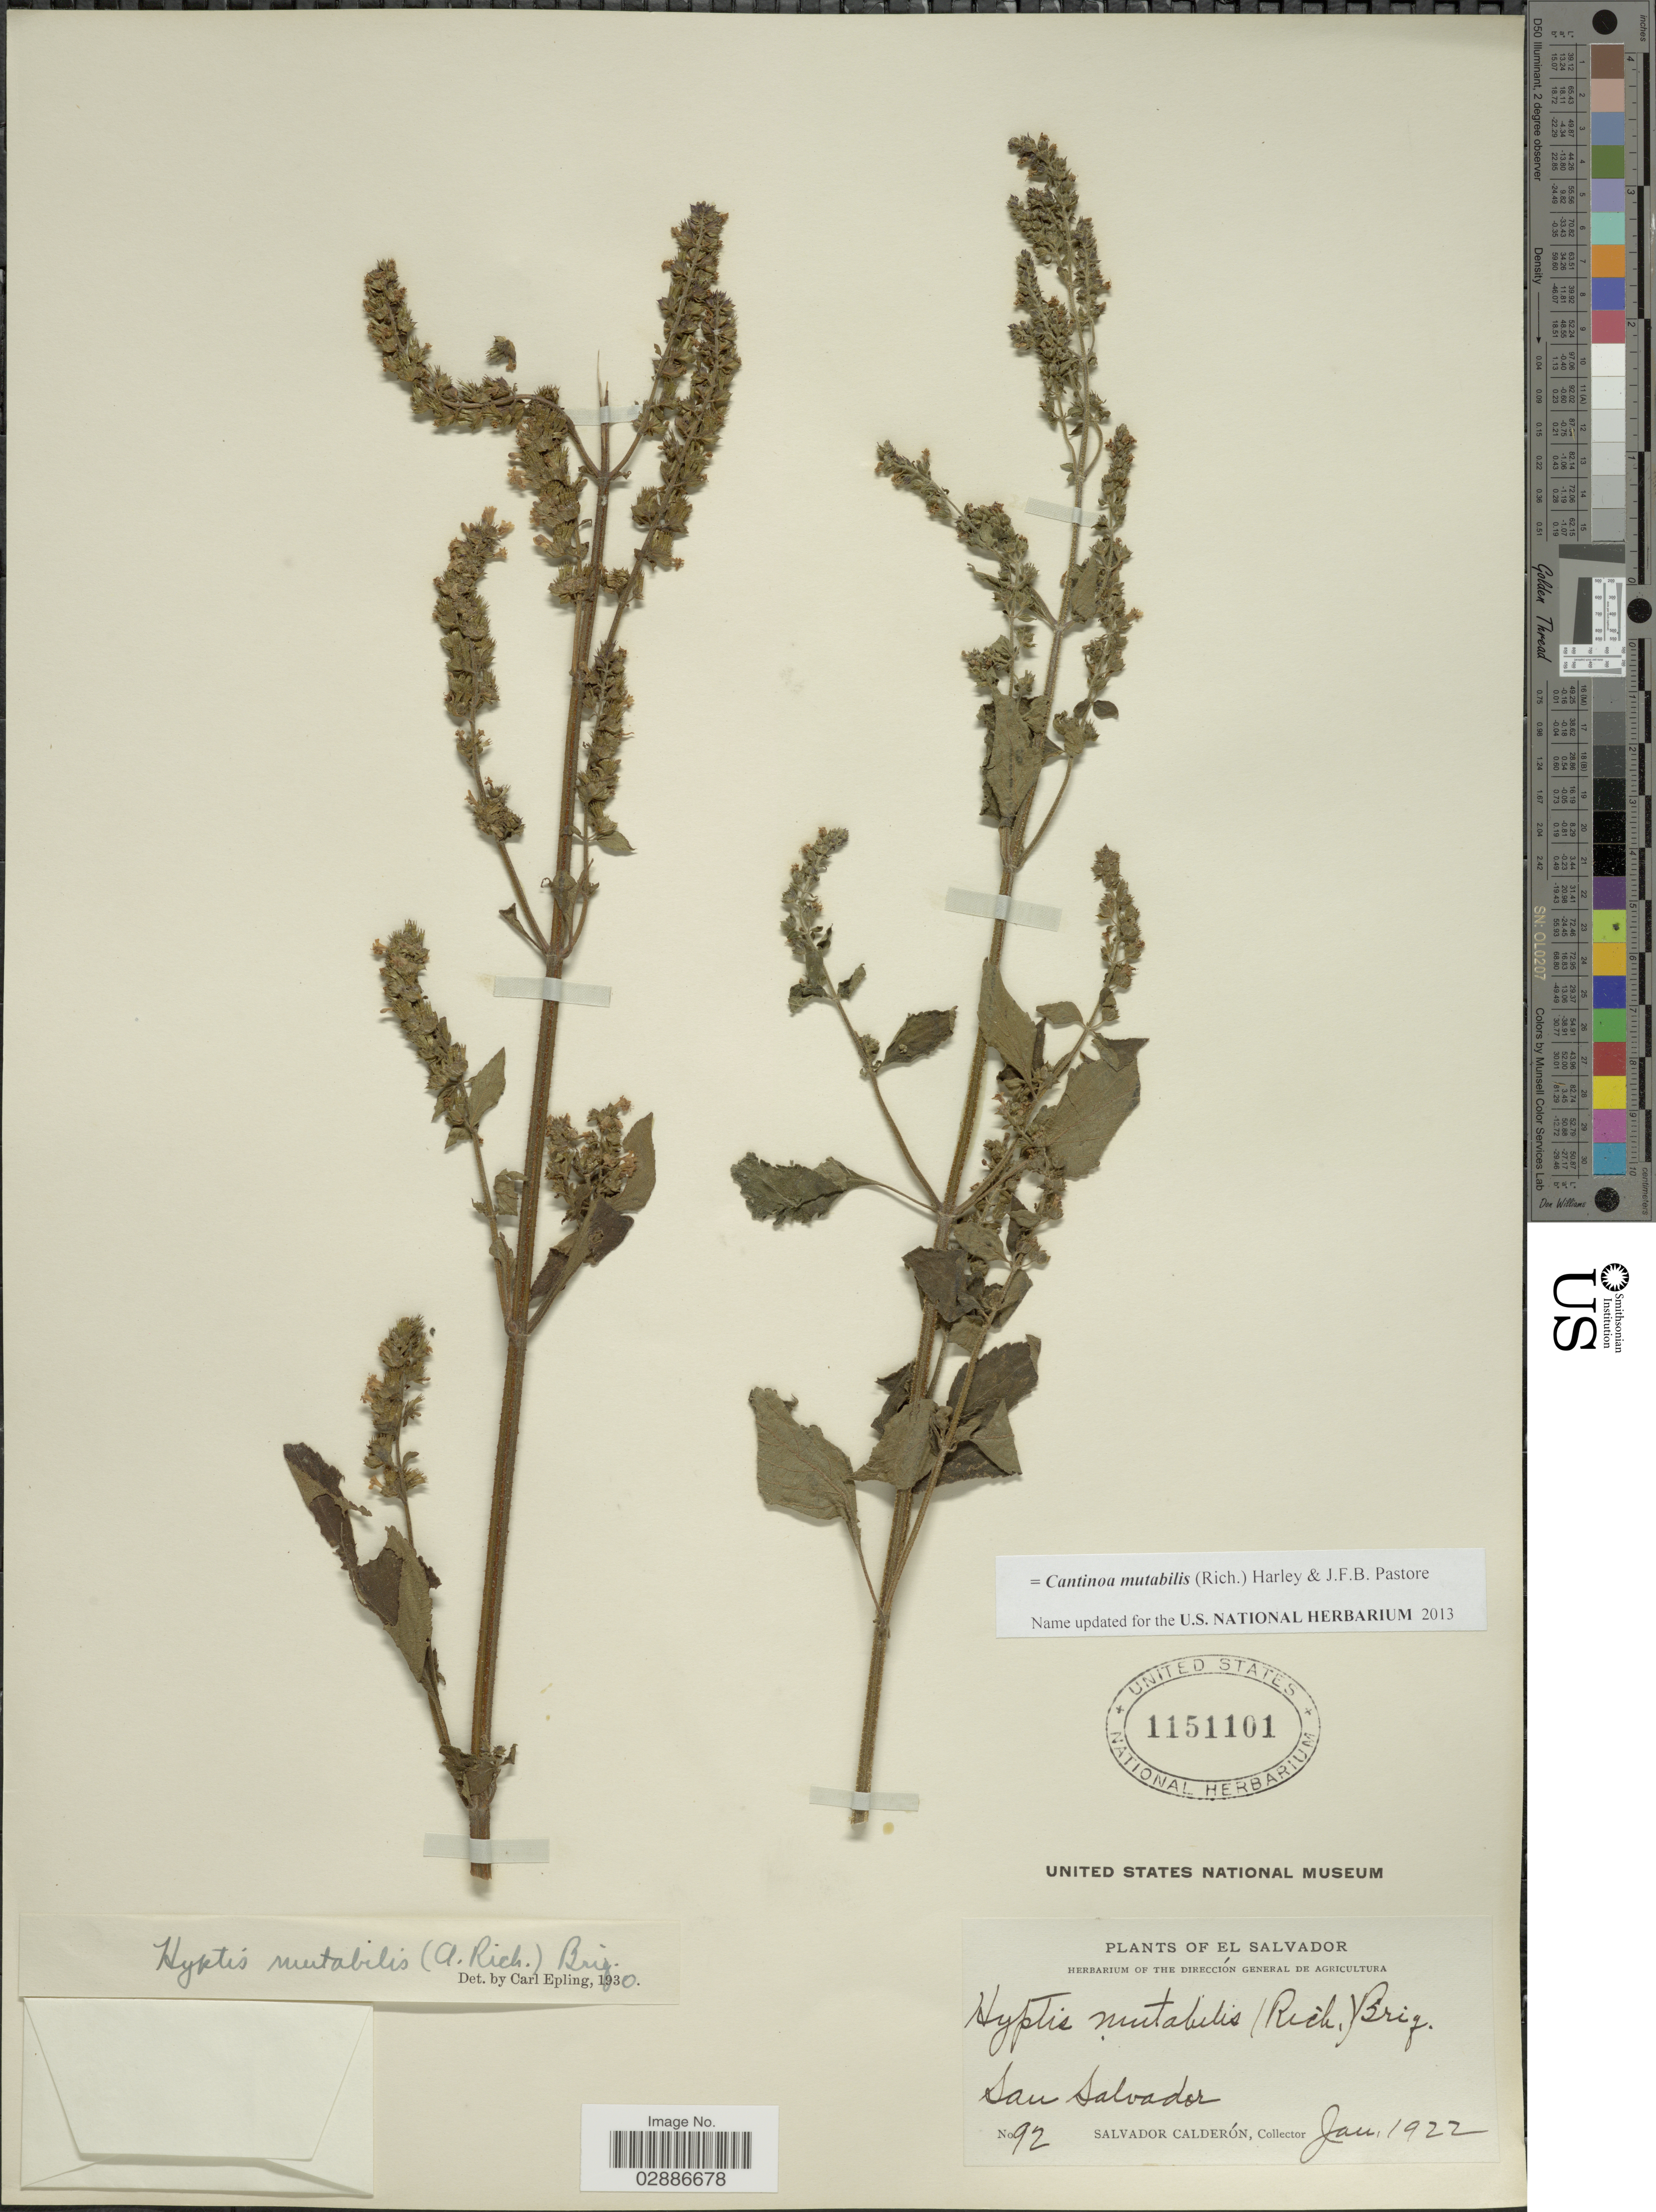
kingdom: Plantae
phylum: Tracheophyta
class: Magnoliopsida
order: Lamiales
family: Lamiaceae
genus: Cantinoa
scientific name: Cantinoa mutabilis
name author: (Epling) Harley & J.F.B. Pastore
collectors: S. Calderón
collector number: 92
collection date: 1922-01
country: El Salvador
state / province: San Salvador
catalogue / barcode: US 1151101